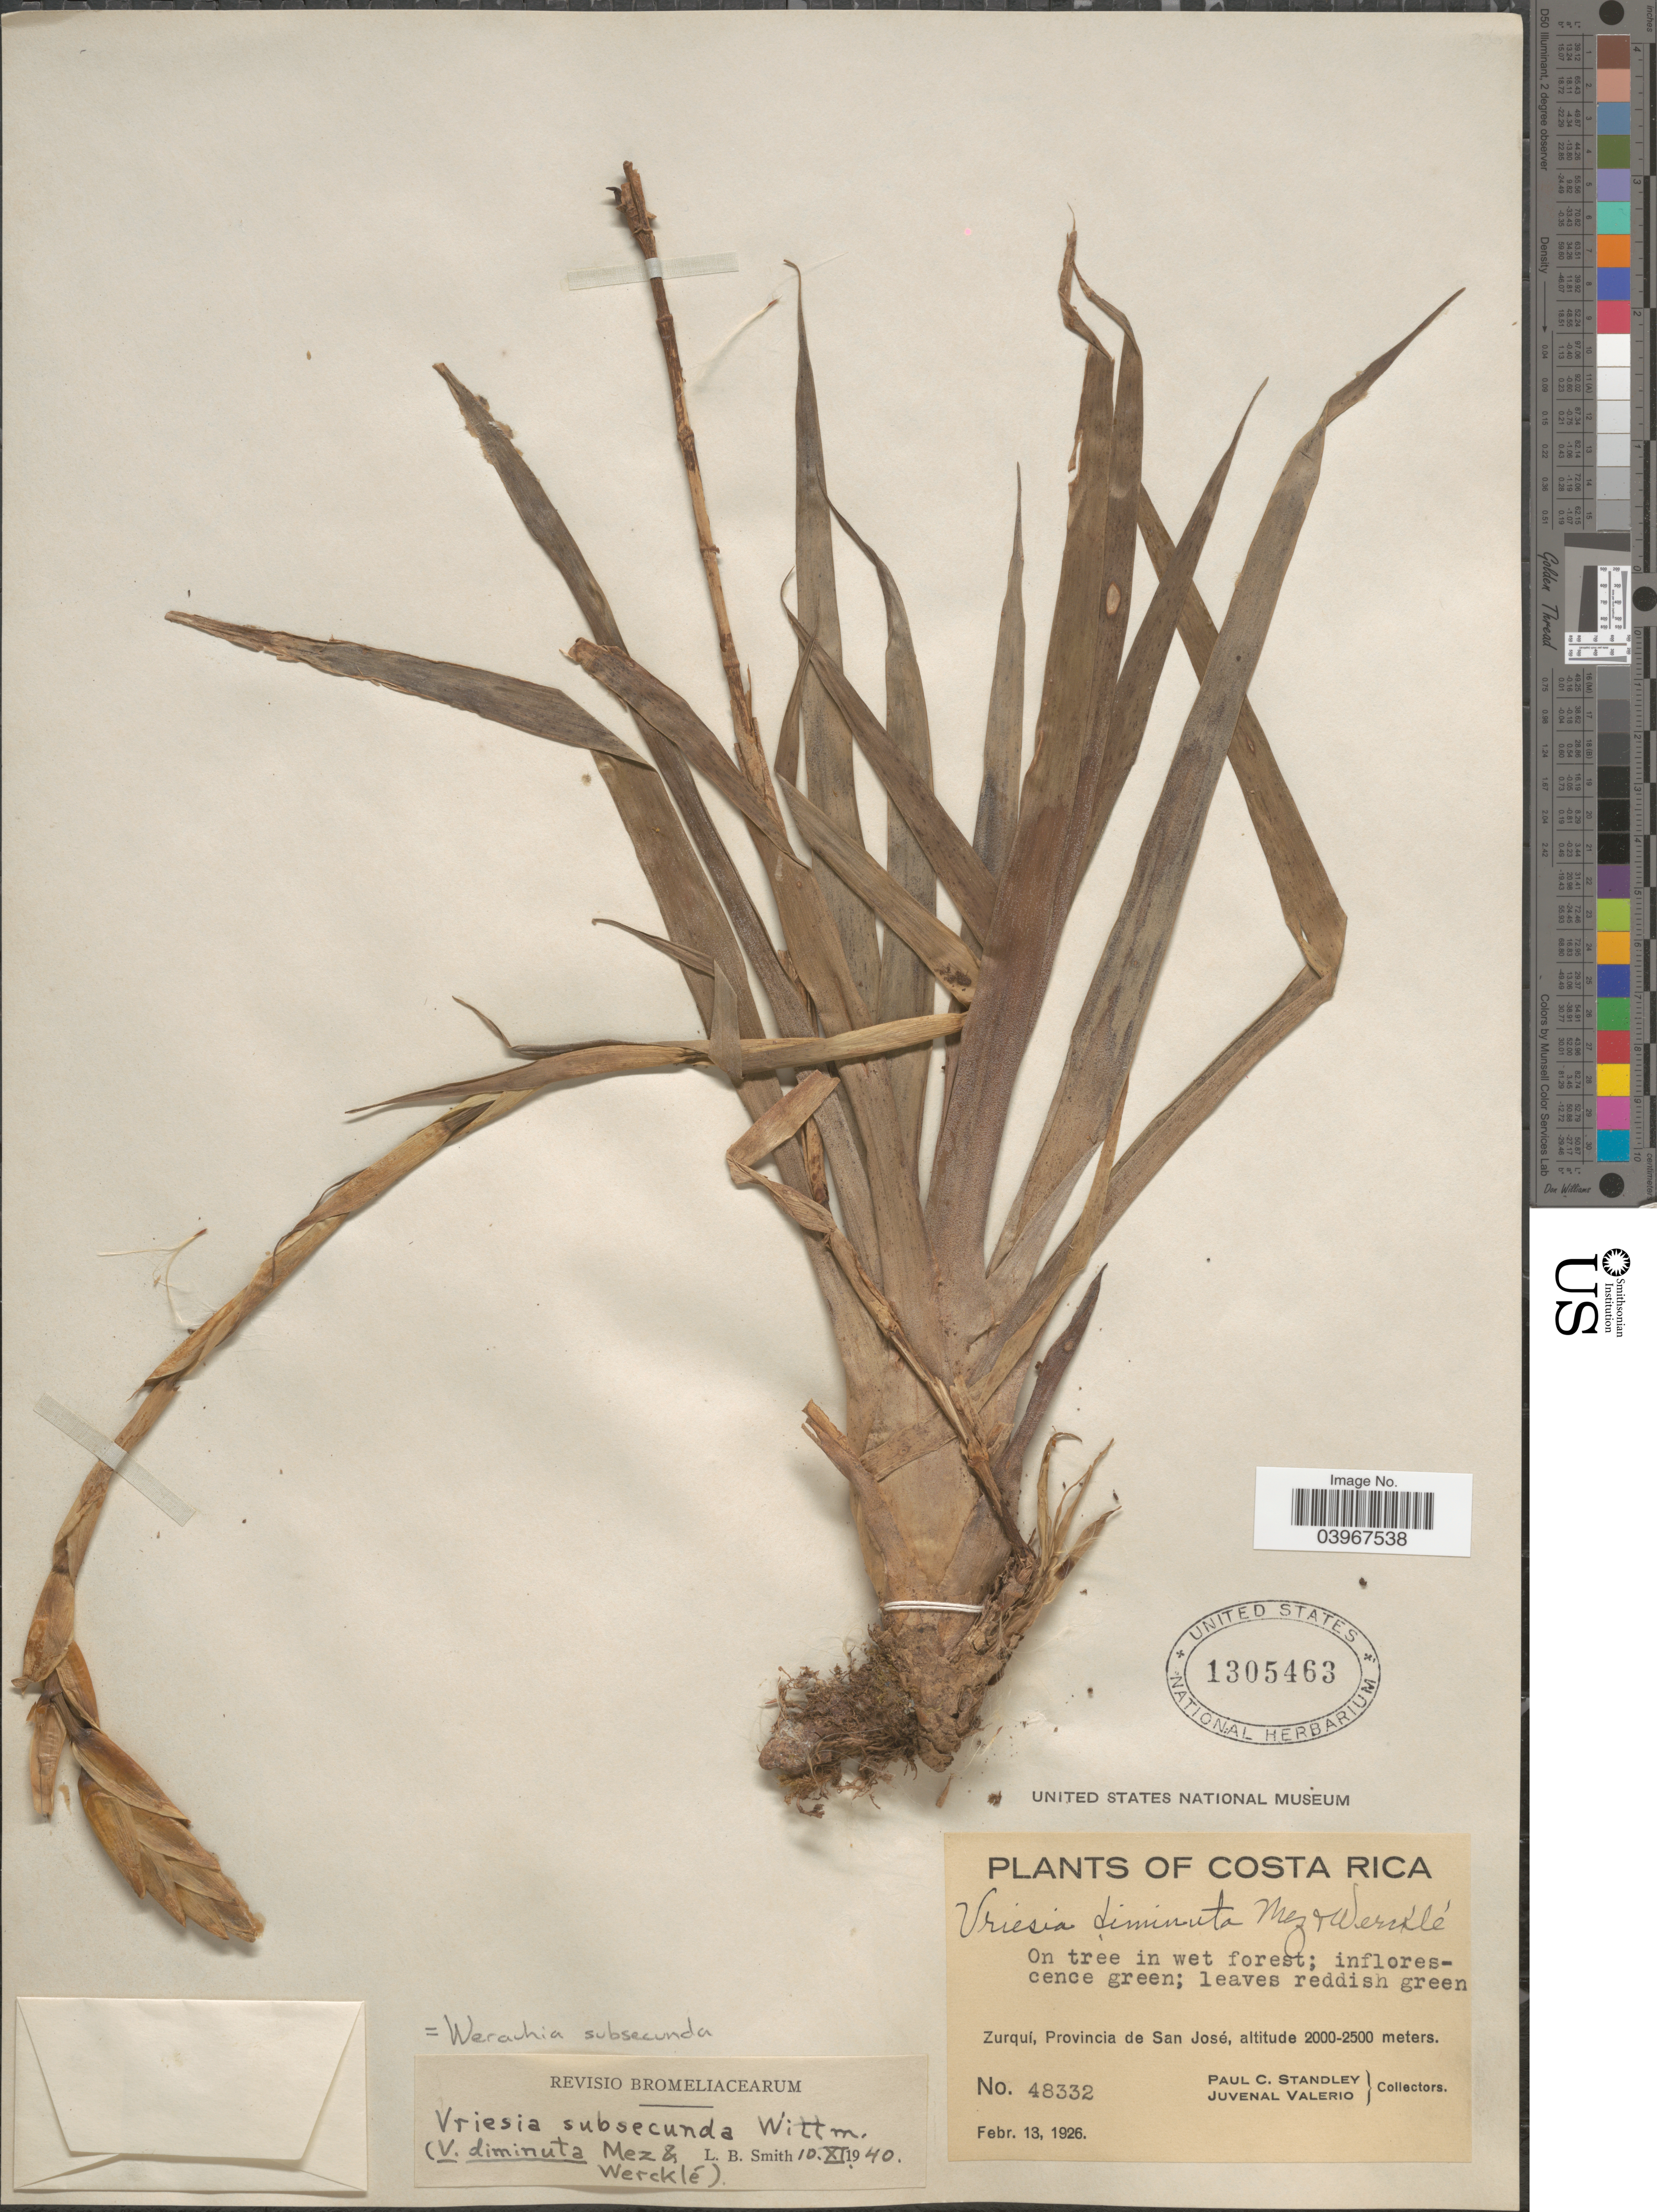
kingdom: Plantae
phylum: Tracheophyta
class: Liliopsida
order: Poales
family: Bromeliaceae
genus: Werauhia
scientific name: Werauhia subsecunda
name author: (Wittm.) J.R. Grant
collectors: P. C. Standley & J. Valerio R.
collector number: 48332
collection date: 1926-02-13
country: Costa Rica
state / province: San José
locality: Zurquí.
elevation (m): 2000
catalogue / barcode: US 1305463